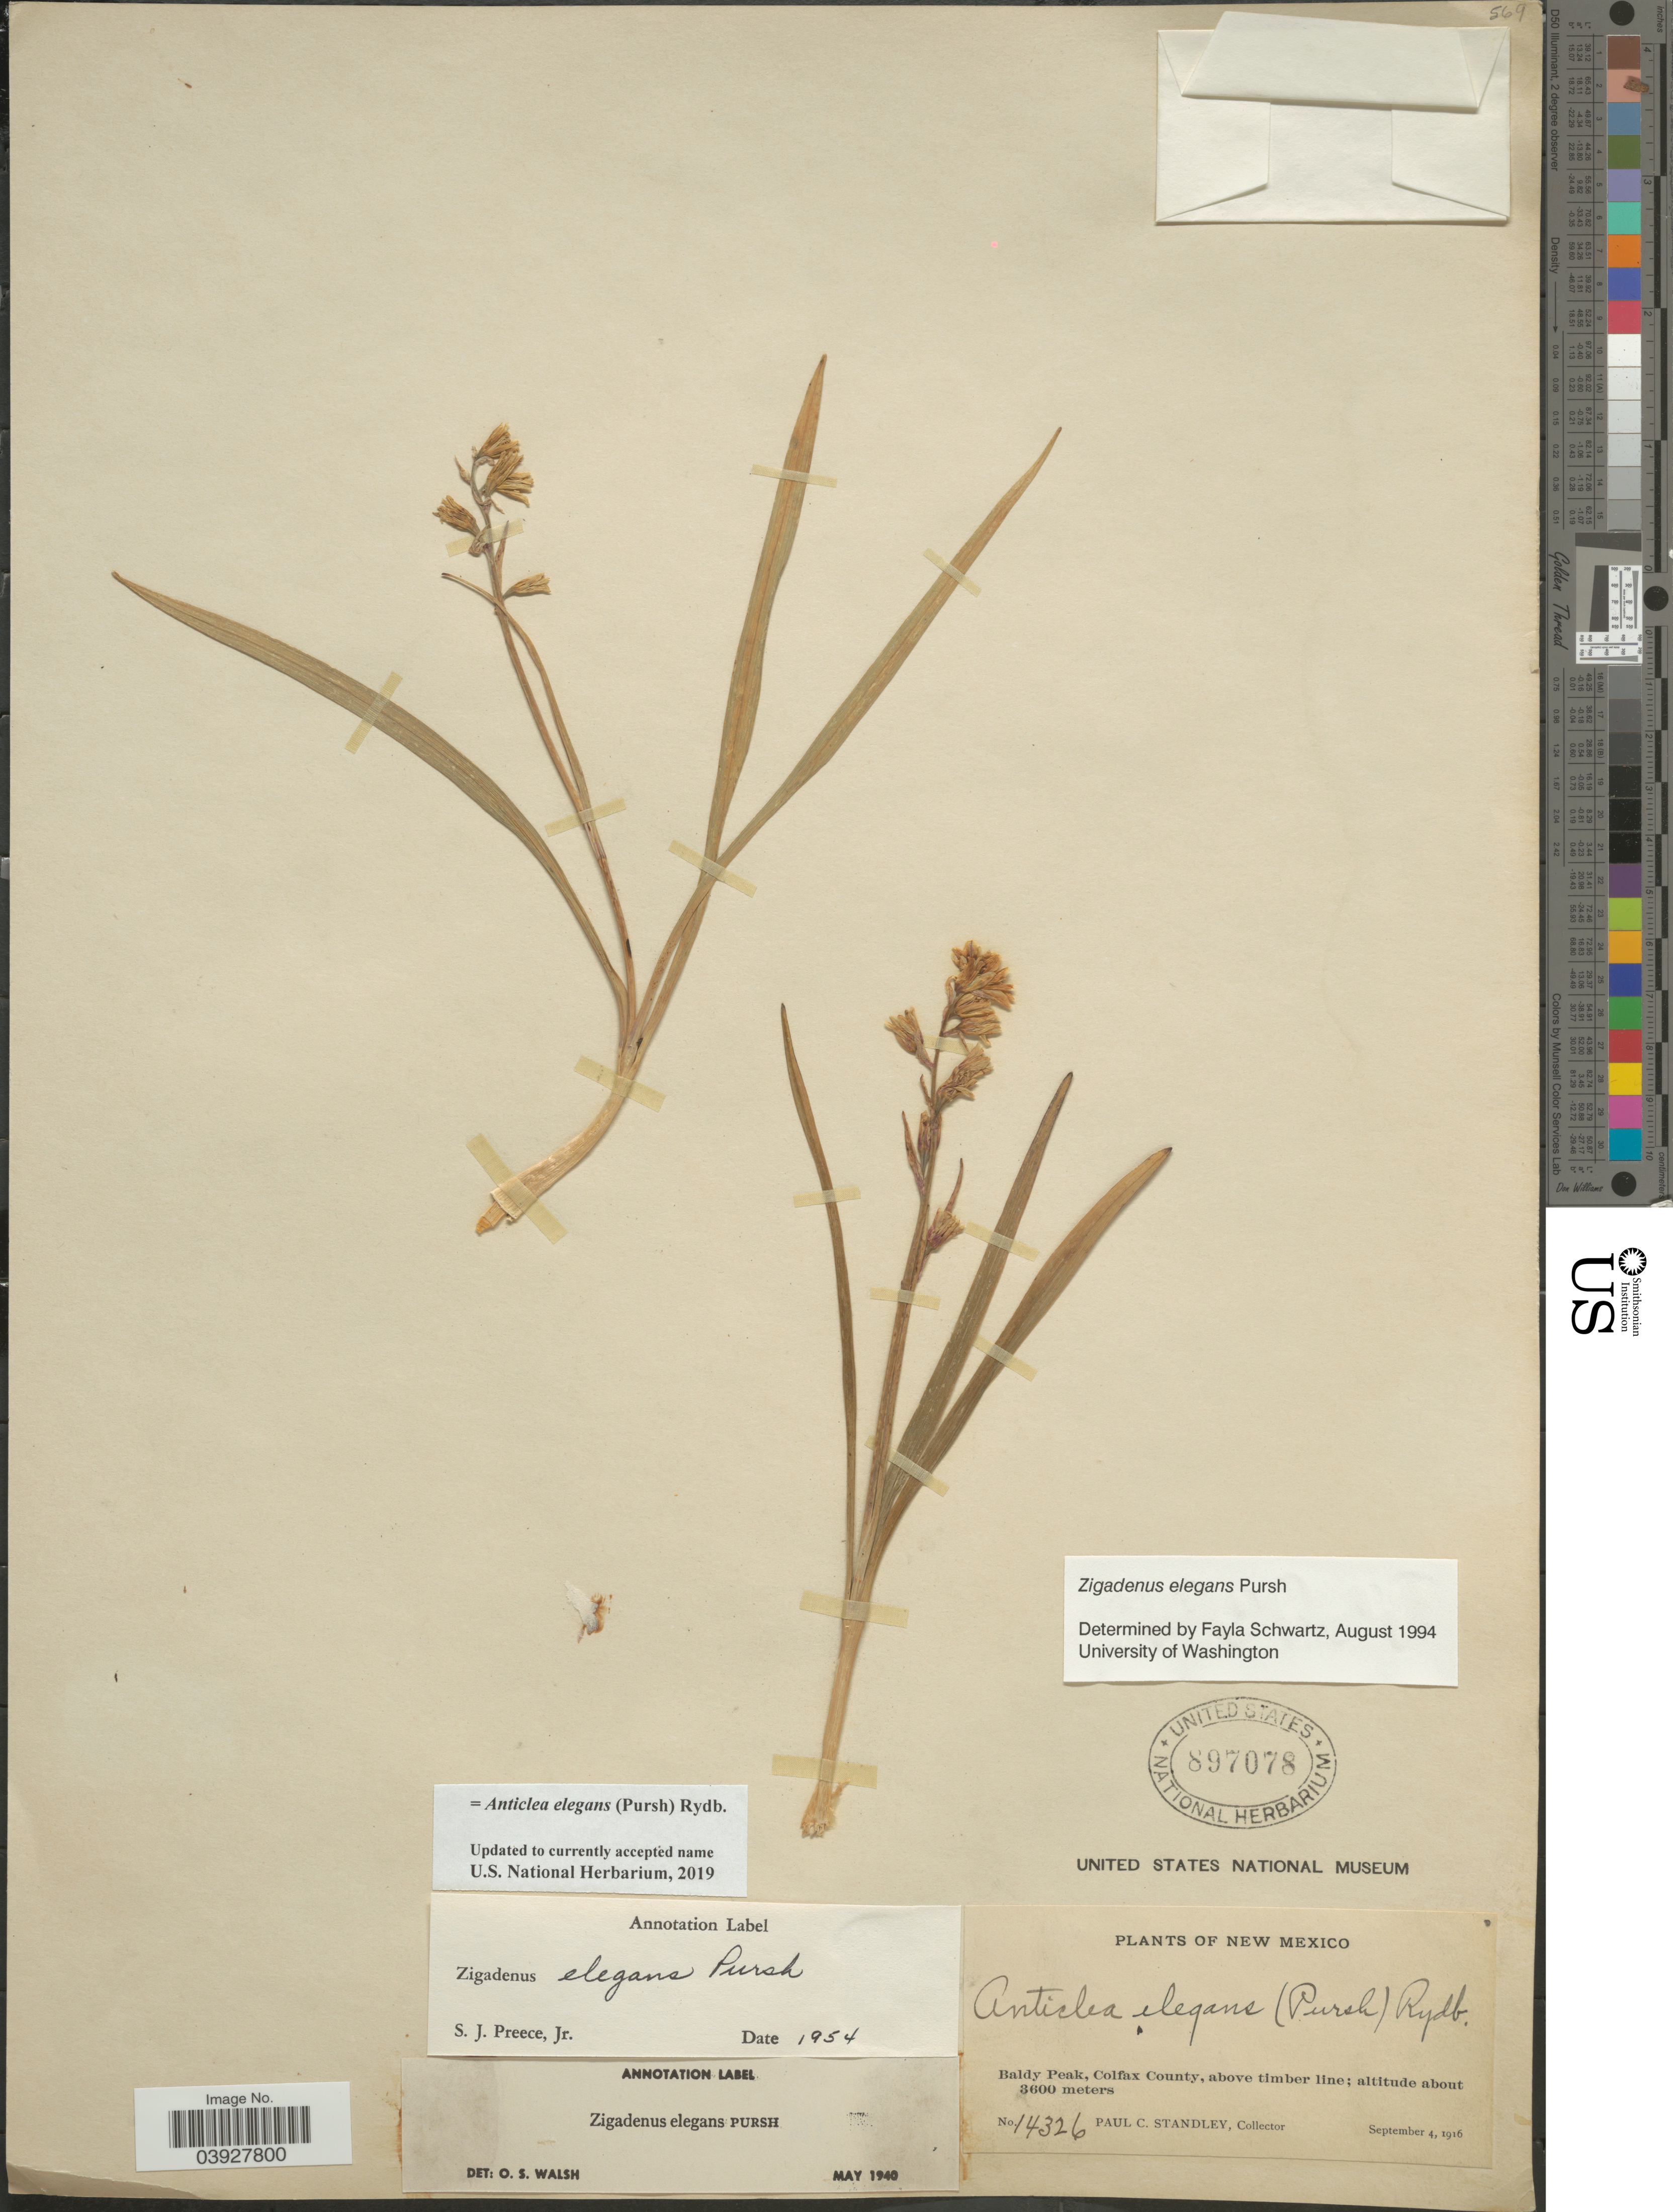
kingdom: Plantae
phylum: Tracheophyta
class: Liliopsida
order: Liliales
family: Melanthiaceae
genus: Anticlea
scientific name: Anticlea elegans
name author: (Pursh) Rydb.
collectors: P. C. Standley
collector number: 14326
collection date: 1916-09-04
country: United States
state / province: New Mexico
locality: Baldy Peak, Colfax County, above timber line.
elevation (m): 3600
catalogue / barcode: US 897078